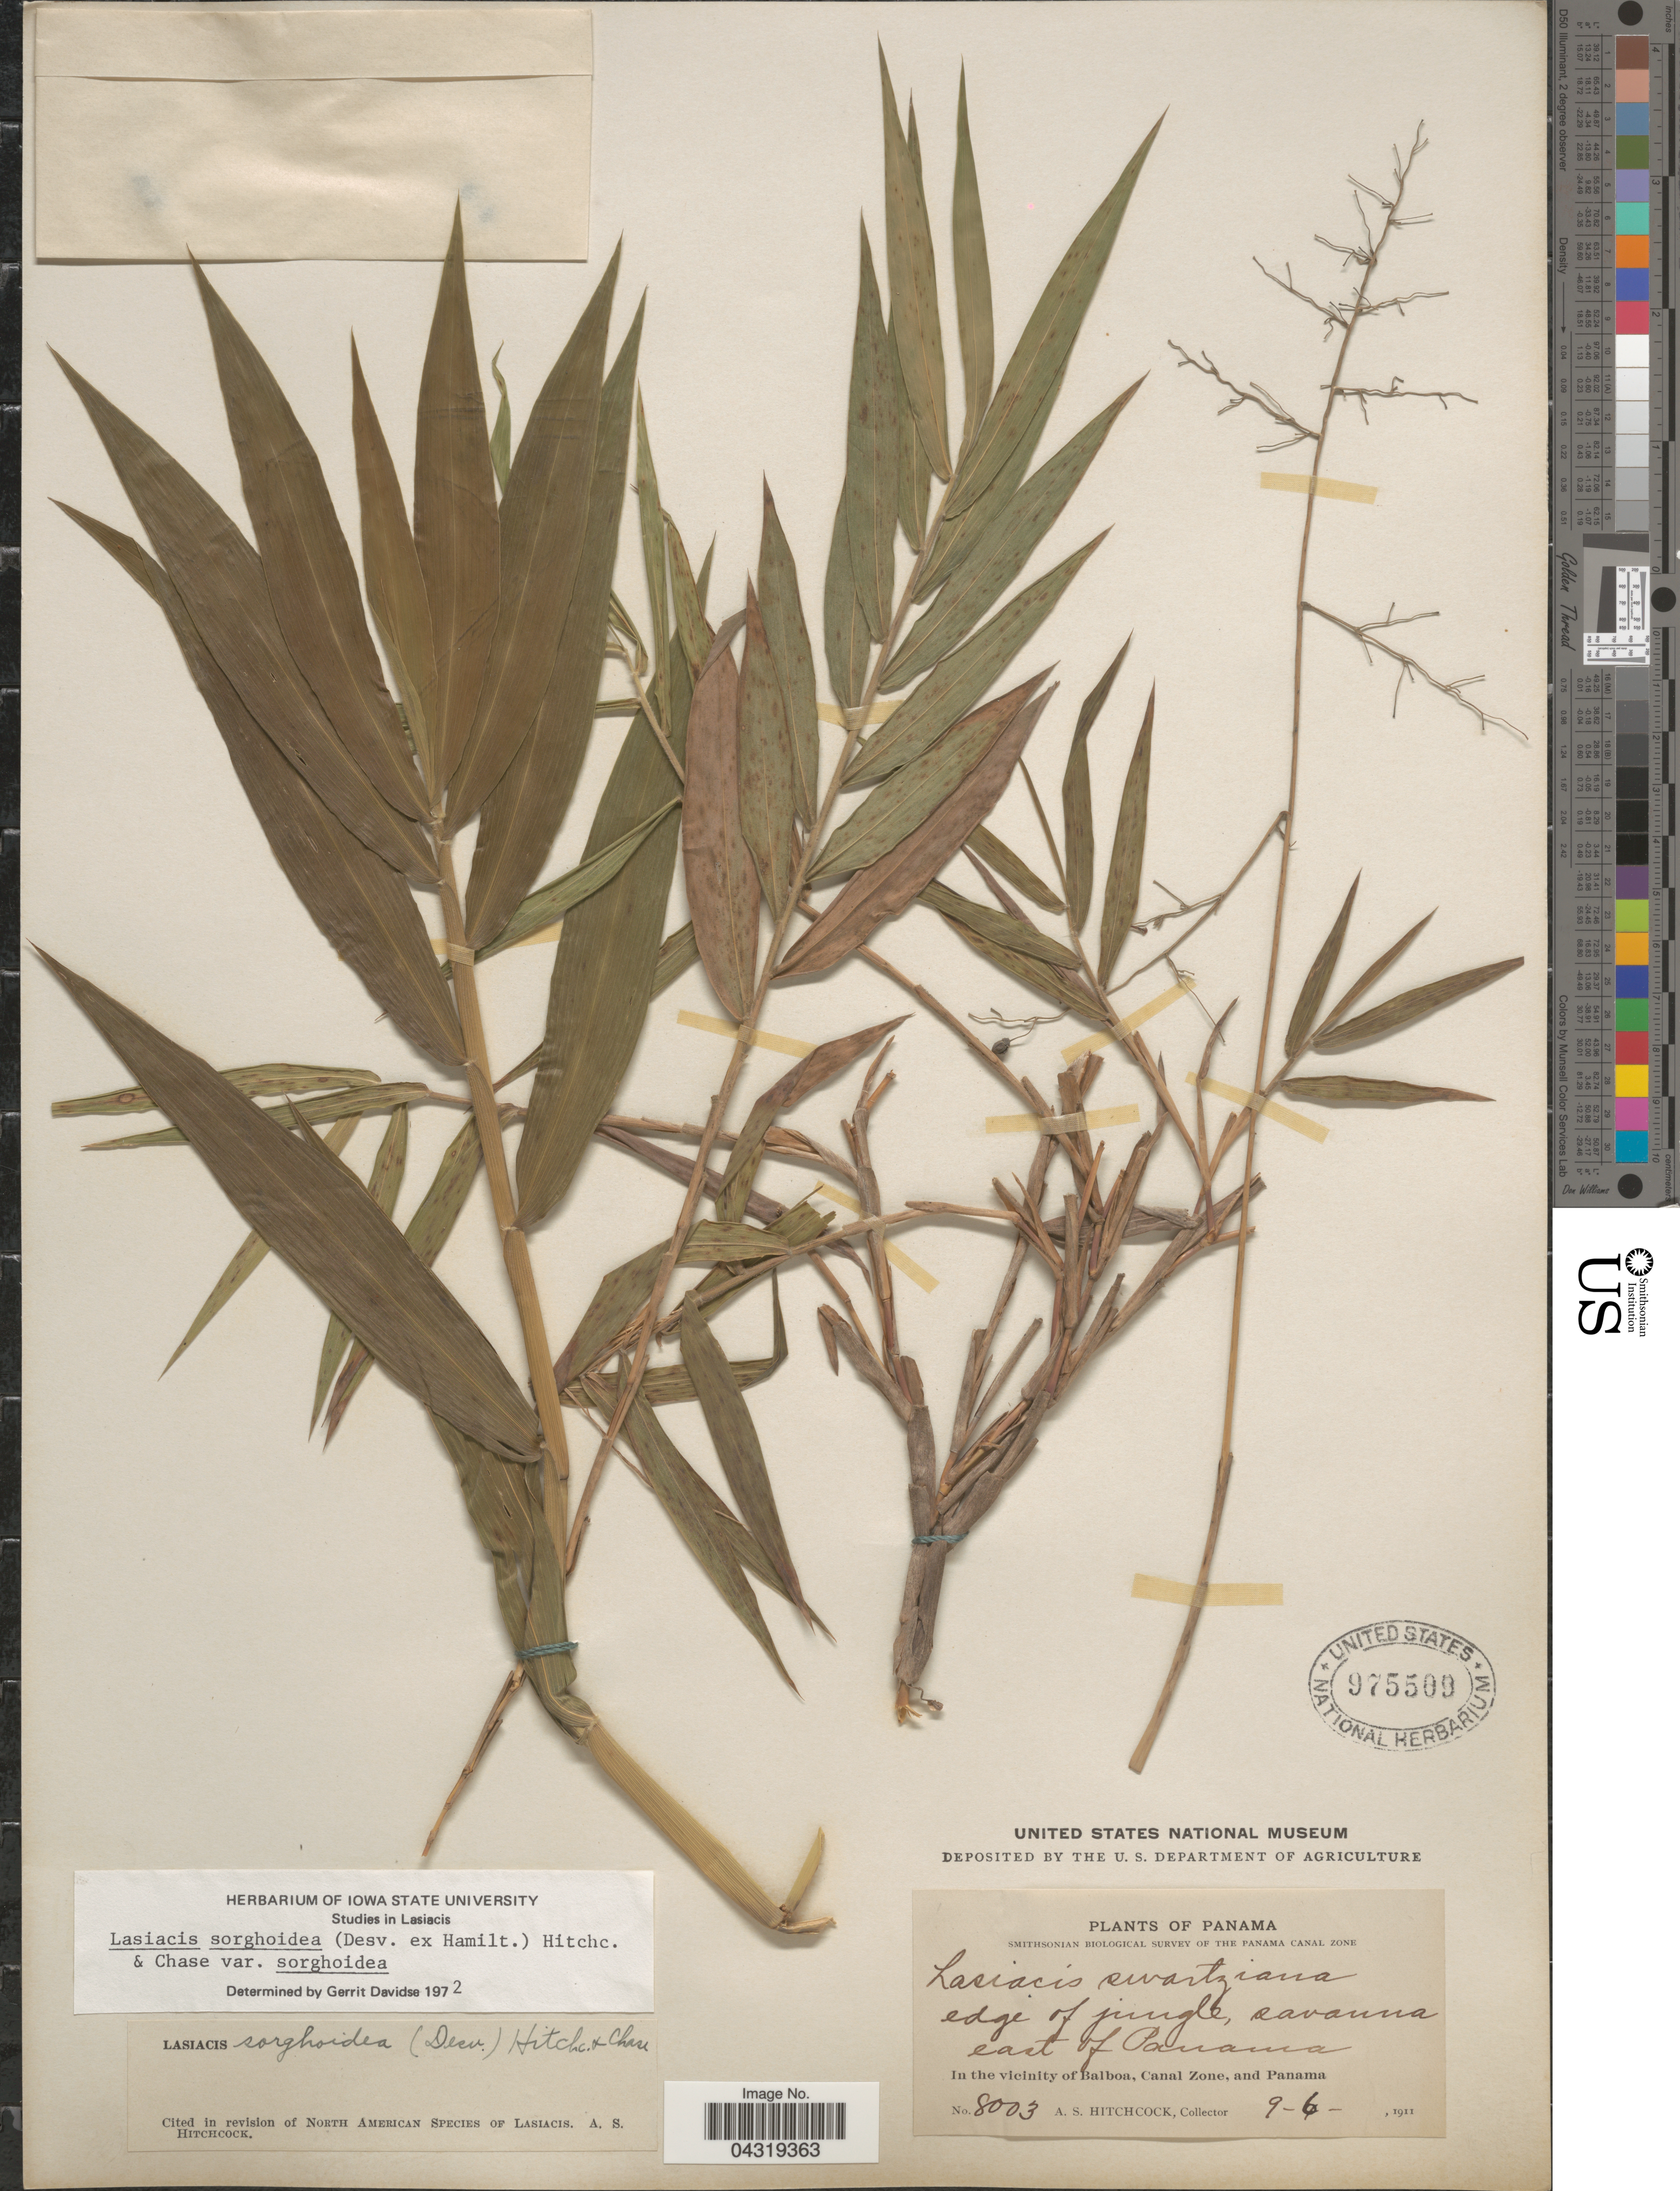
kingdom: Plantae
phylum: Tracheophyta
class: Liliopsida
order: Poales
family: Poaceae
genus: Lasiacis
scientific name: Lasiacis sorghoidea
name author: (Desv. ex Ham.) Hitchc. & Chase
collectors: A. S. Hitchcock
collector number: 8003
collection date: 1911-06-09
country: Panama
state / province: Colón / Panamá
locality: Smithsonian Biological Survey of the Panama Canal Zone. Edge of jungle, savanna east of Panama. In the vicinity of Balboa, Canal Zone, and Panama.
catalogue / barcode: US 975509